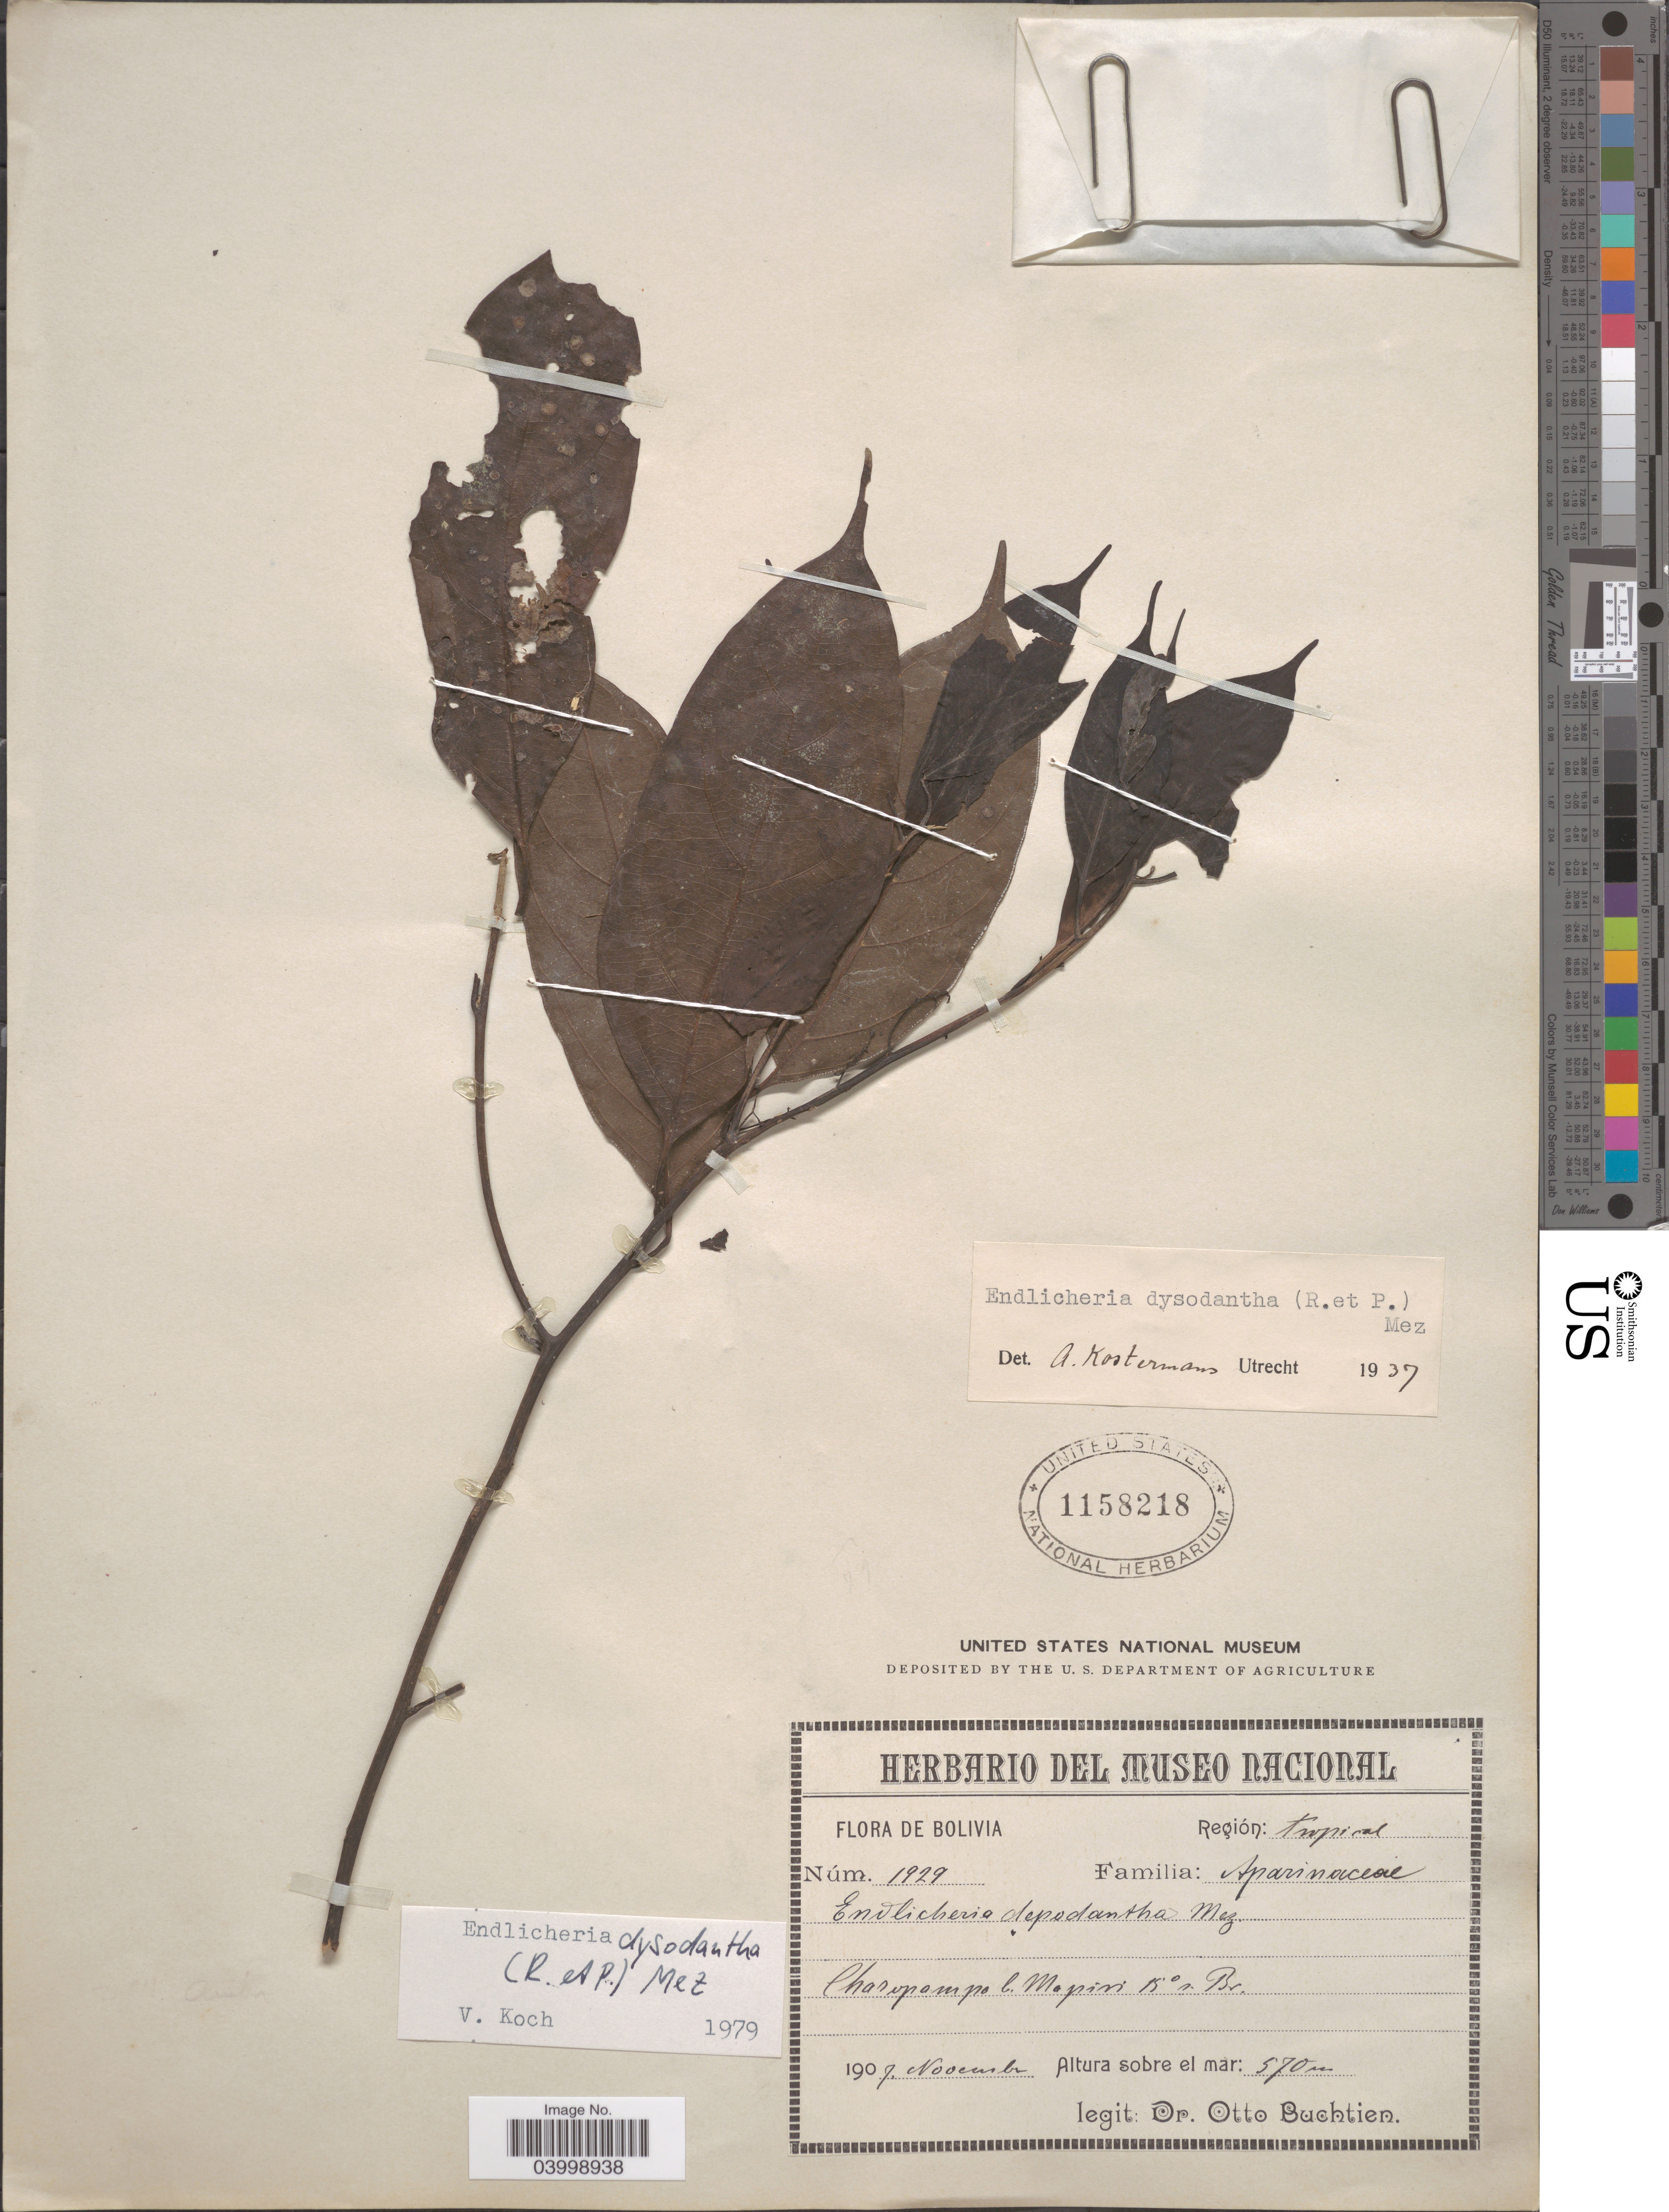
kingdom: Plantae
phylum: Tracheophyta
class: Magnoliopsida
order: Laurales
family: Lauraceae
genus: Endlicheria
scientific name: Endlicheria dysodantha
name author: Mez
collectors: O. Buchtien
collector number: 1929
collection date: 1907-11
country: Bolivia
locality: Región: tropical. Charopampa l. Mapiri 15°s. Br.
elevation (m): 570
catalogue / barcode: US 1158218